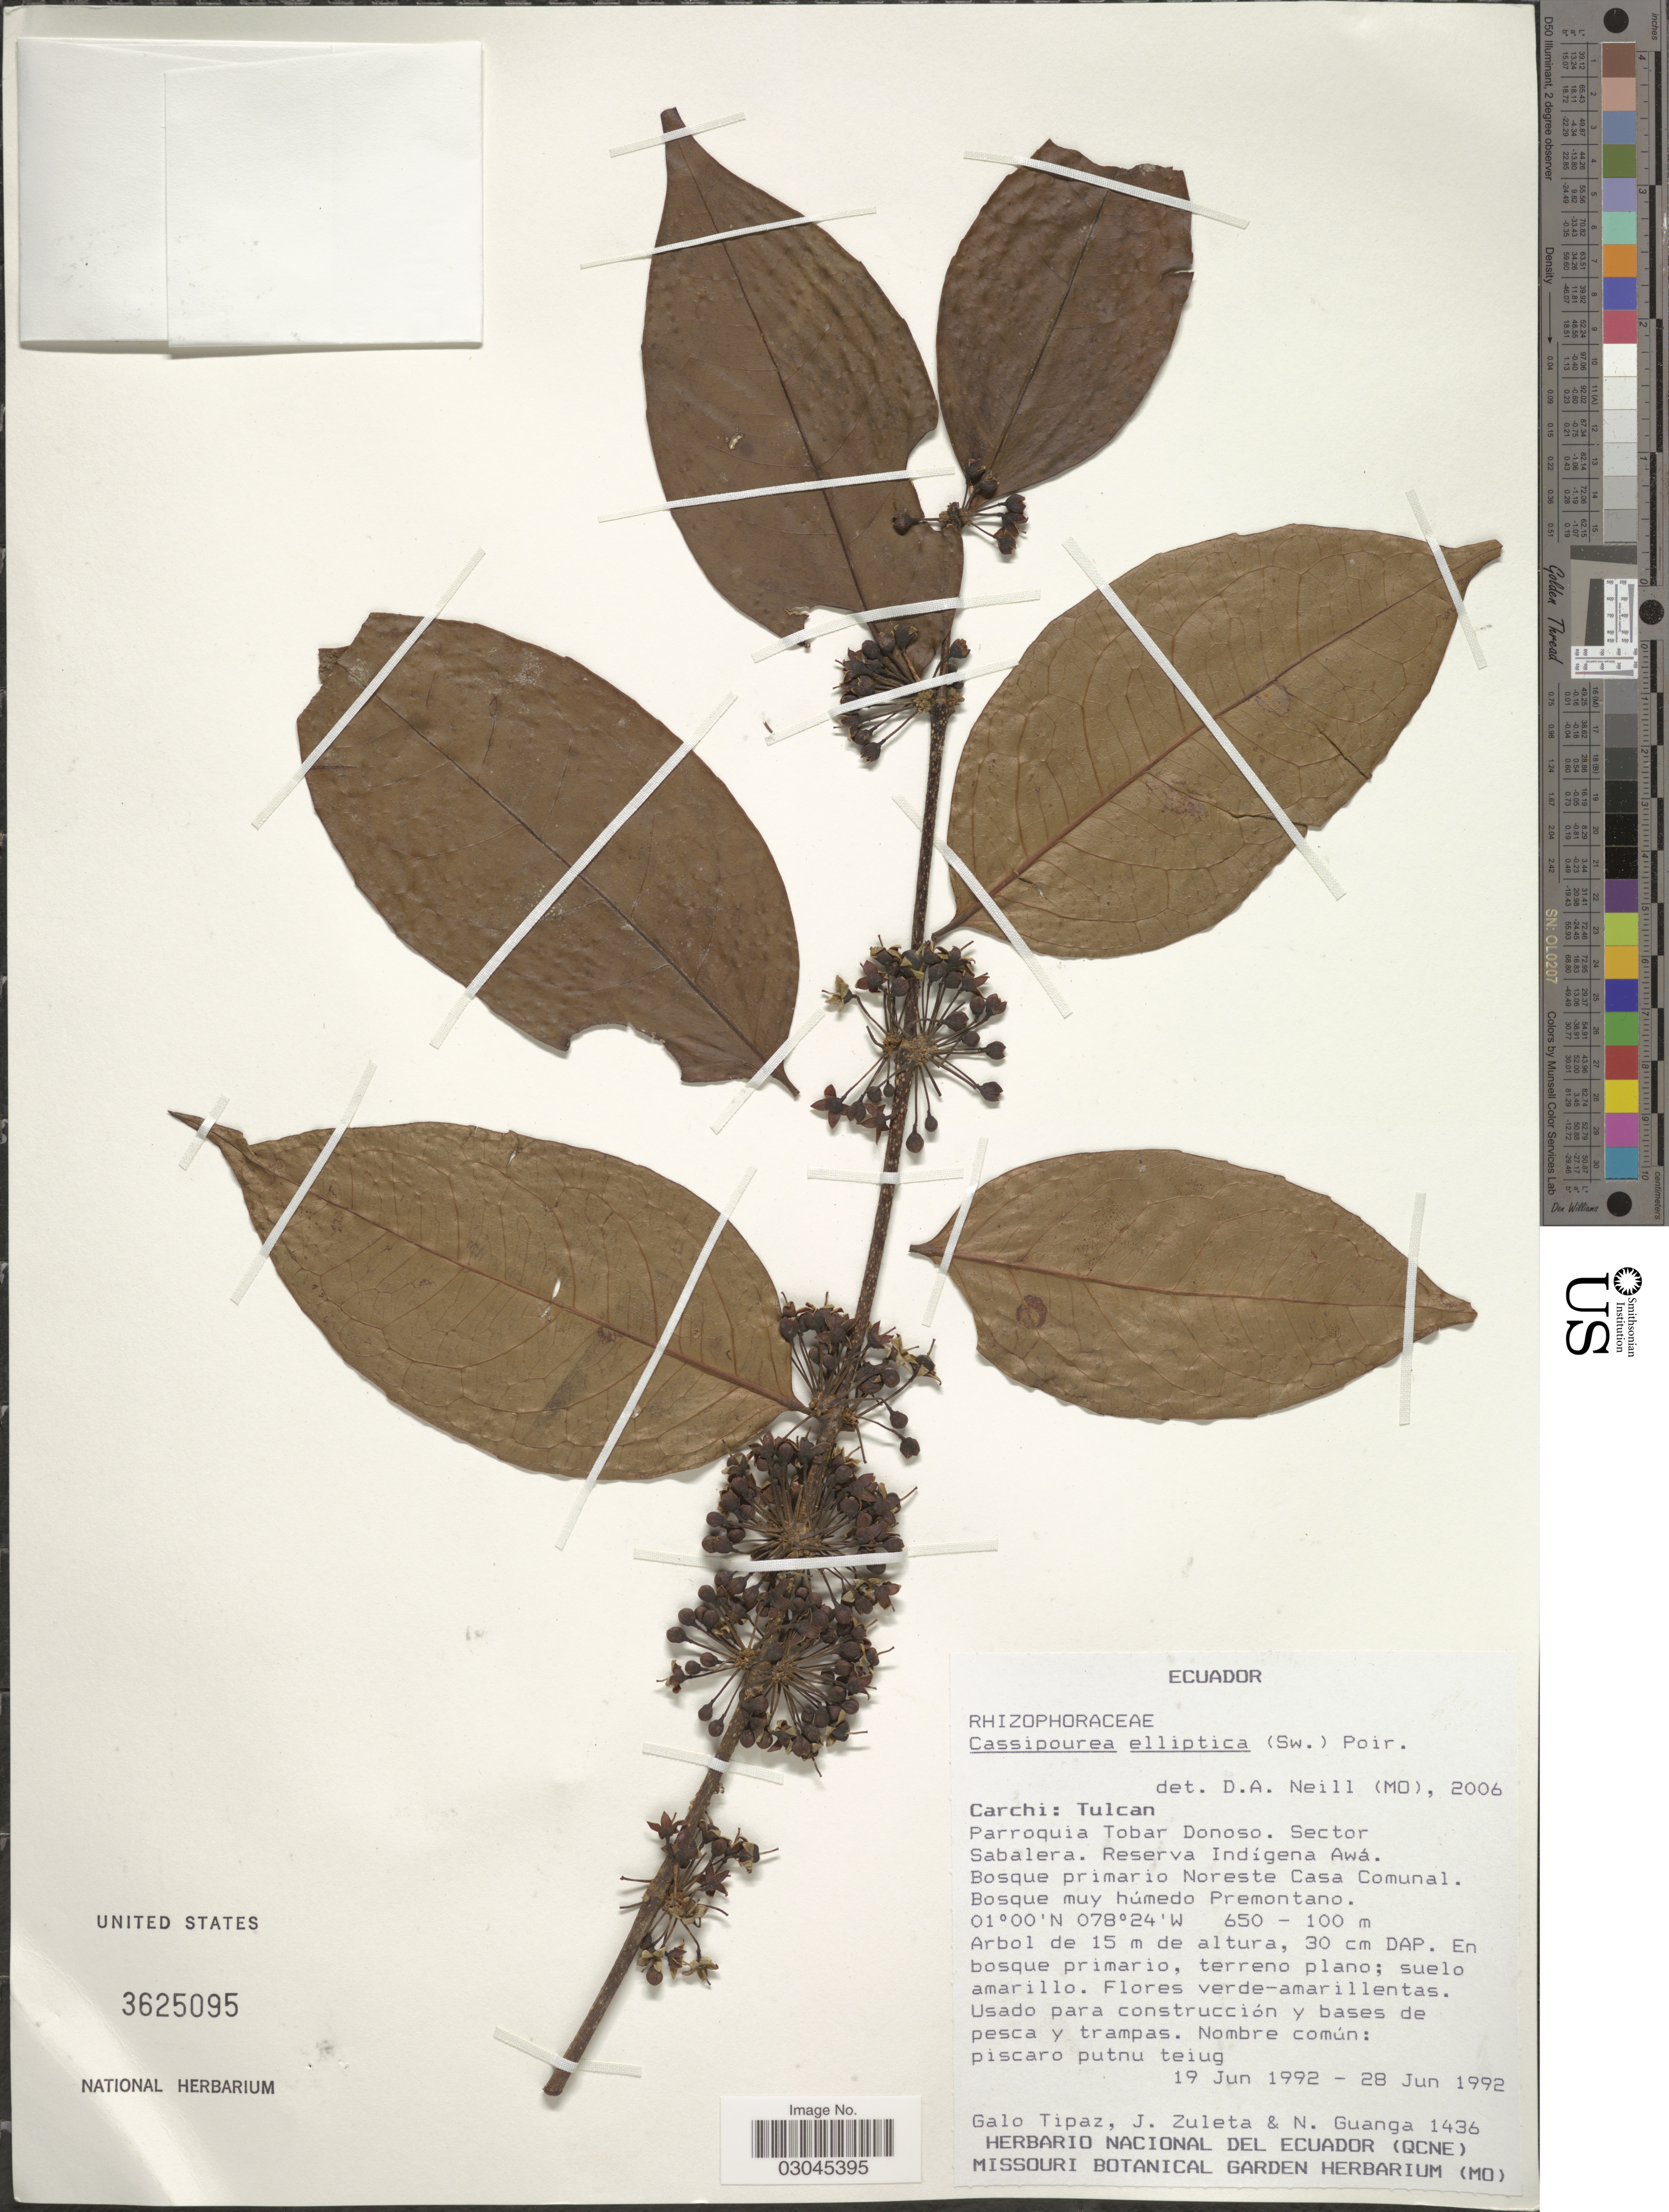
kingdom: Plantae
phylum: Tracheophyta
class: Magnoliopsida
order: Malpighiales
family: Rhizophoraceae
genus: Cassipourea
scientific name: Cassipourea elliptica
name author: (Sw.) Poir.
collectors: G. Tipaz, J. Zuleta & N. Guanga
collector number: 1436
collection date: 1992-06-19/1992-06-28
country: Ecuador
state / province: Carchi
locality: Carchi: Tulcan. Parroquia Tobar Donoso, Sector Sabalera. Reserva Indígena Awá. Bosque primario Noreste Casa Comunal.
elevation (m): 100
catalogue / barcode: US 3625095